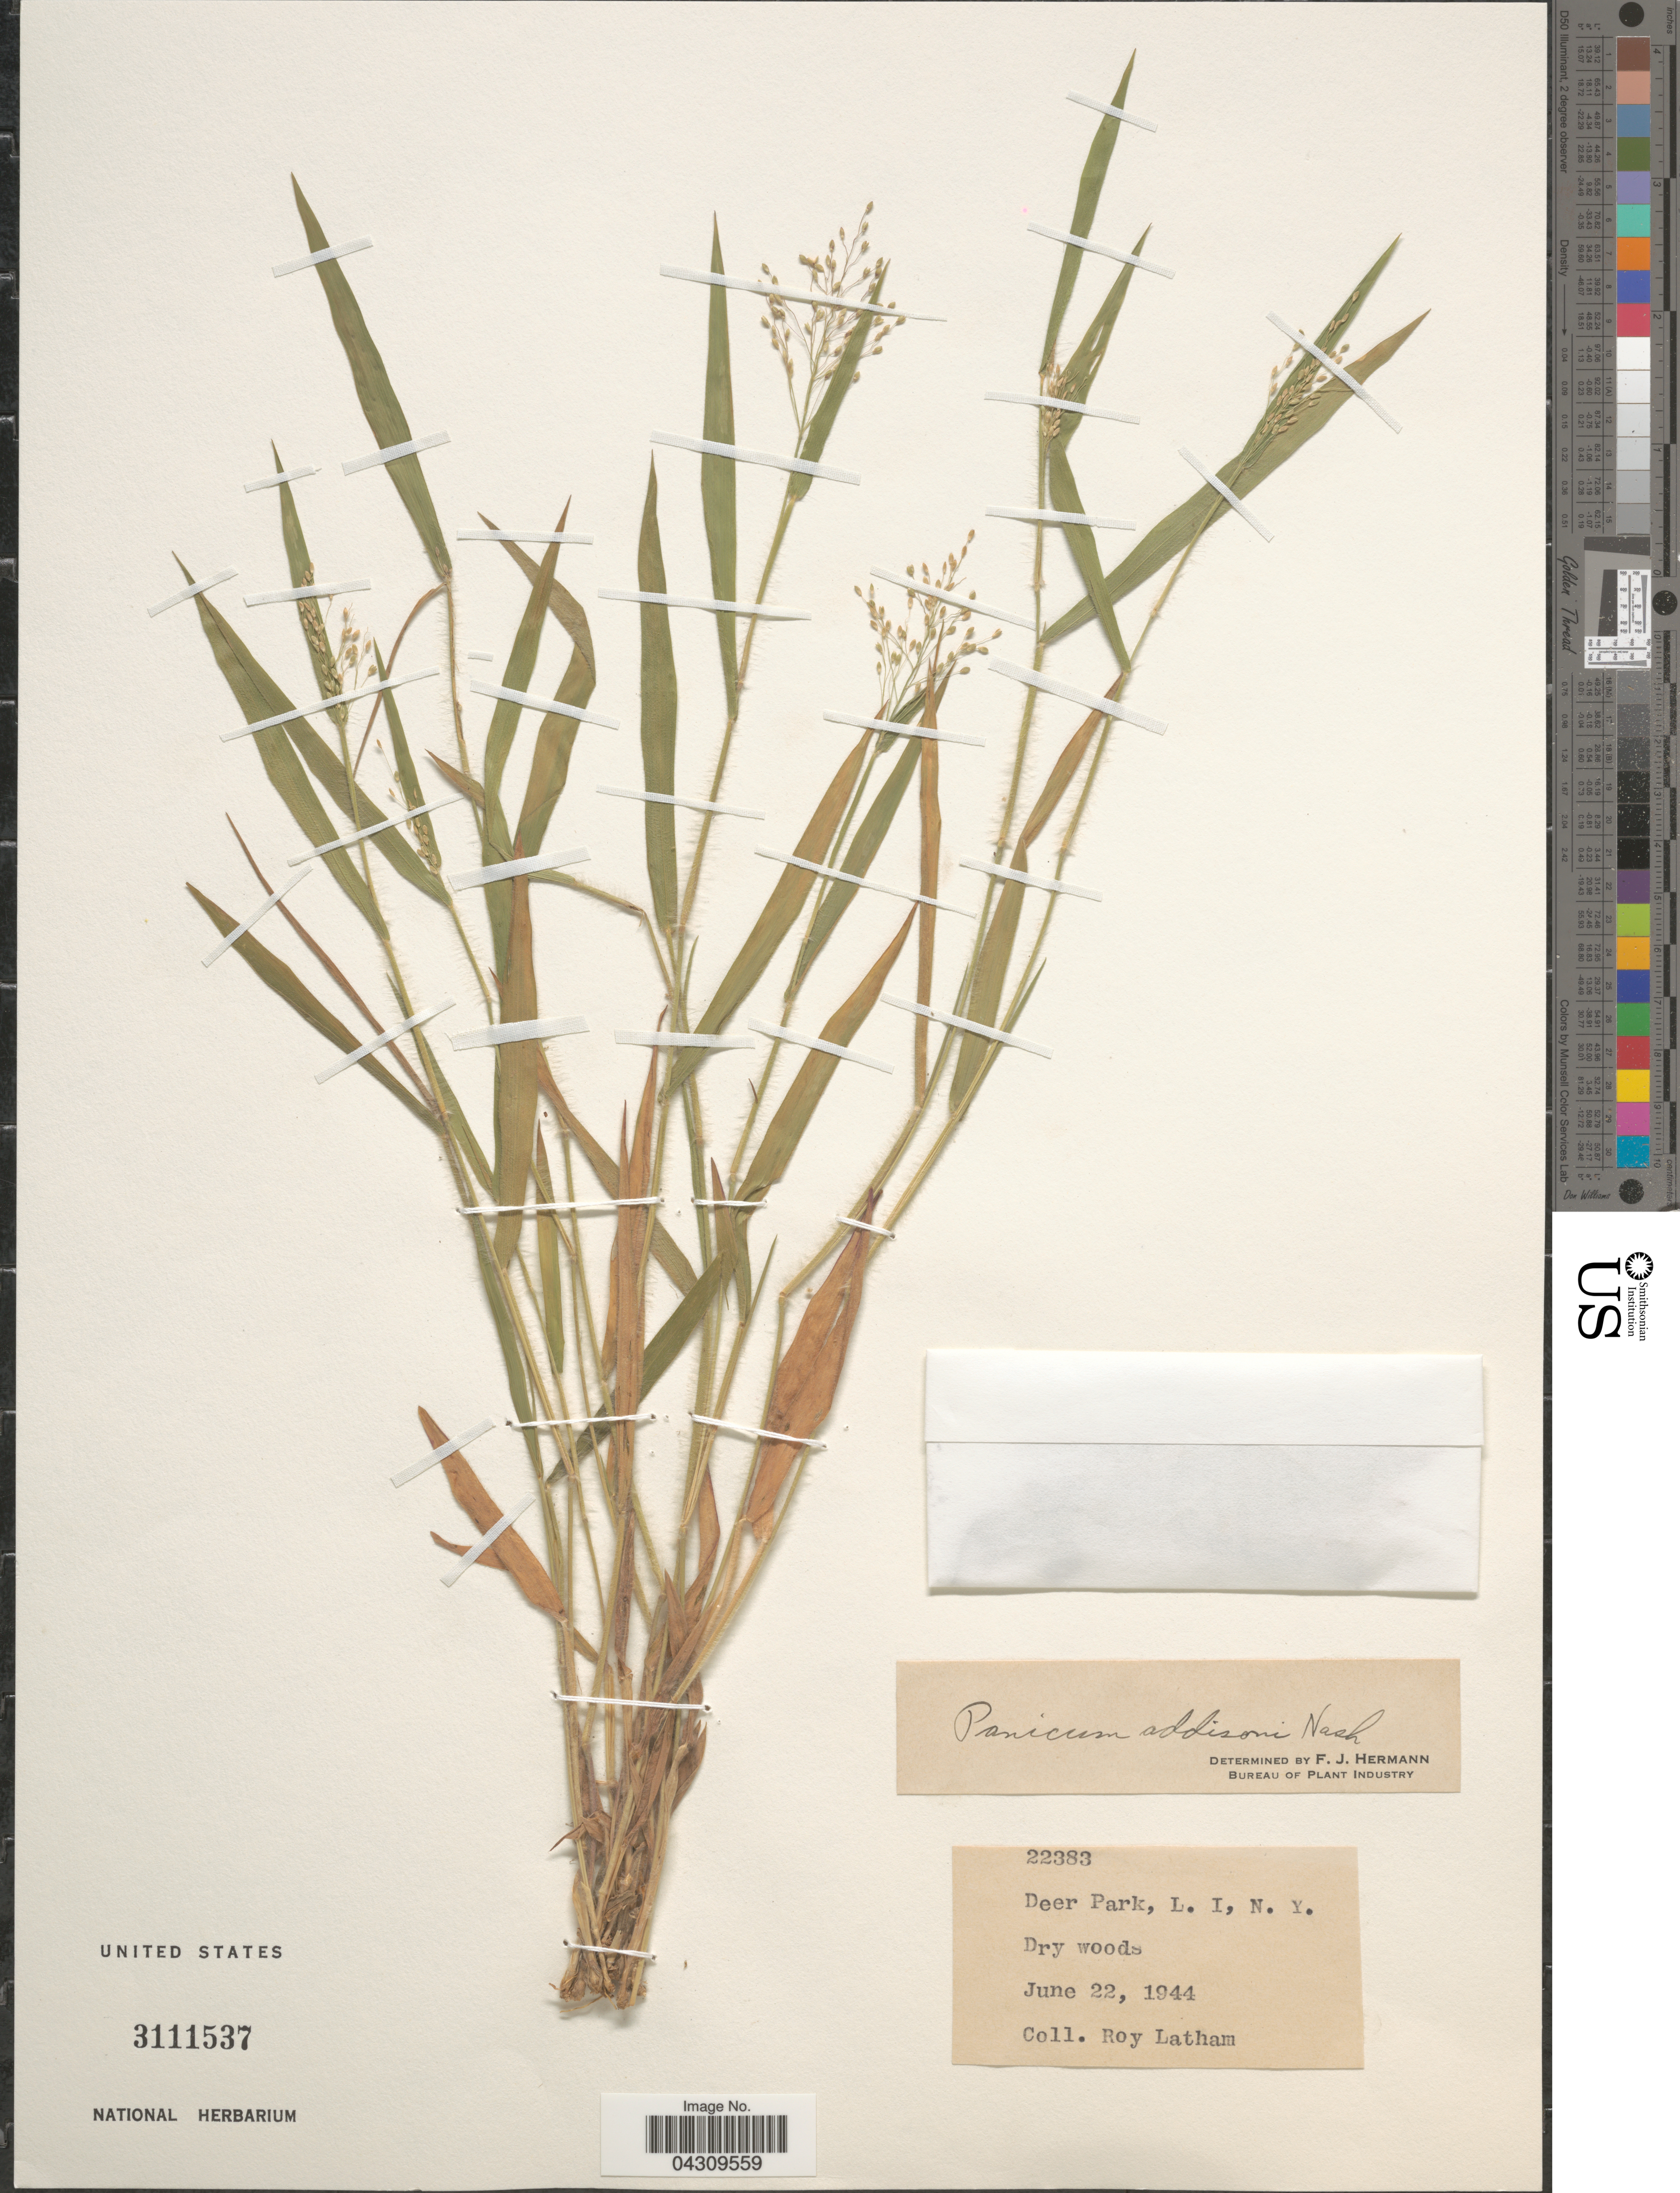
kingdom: Plantae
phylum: Tracheophyta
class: Liliopsida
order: Poales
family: Poaceae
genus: Dichanthelium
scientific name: Dichanthelium acuminatum var. acuminatum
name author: (Sw.) Gould & C.A. Clark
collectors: R. Latham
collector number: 22383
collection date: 1944-06-22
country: United States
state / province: New York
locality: Deer Park, L. I.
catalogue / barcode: US 3111537